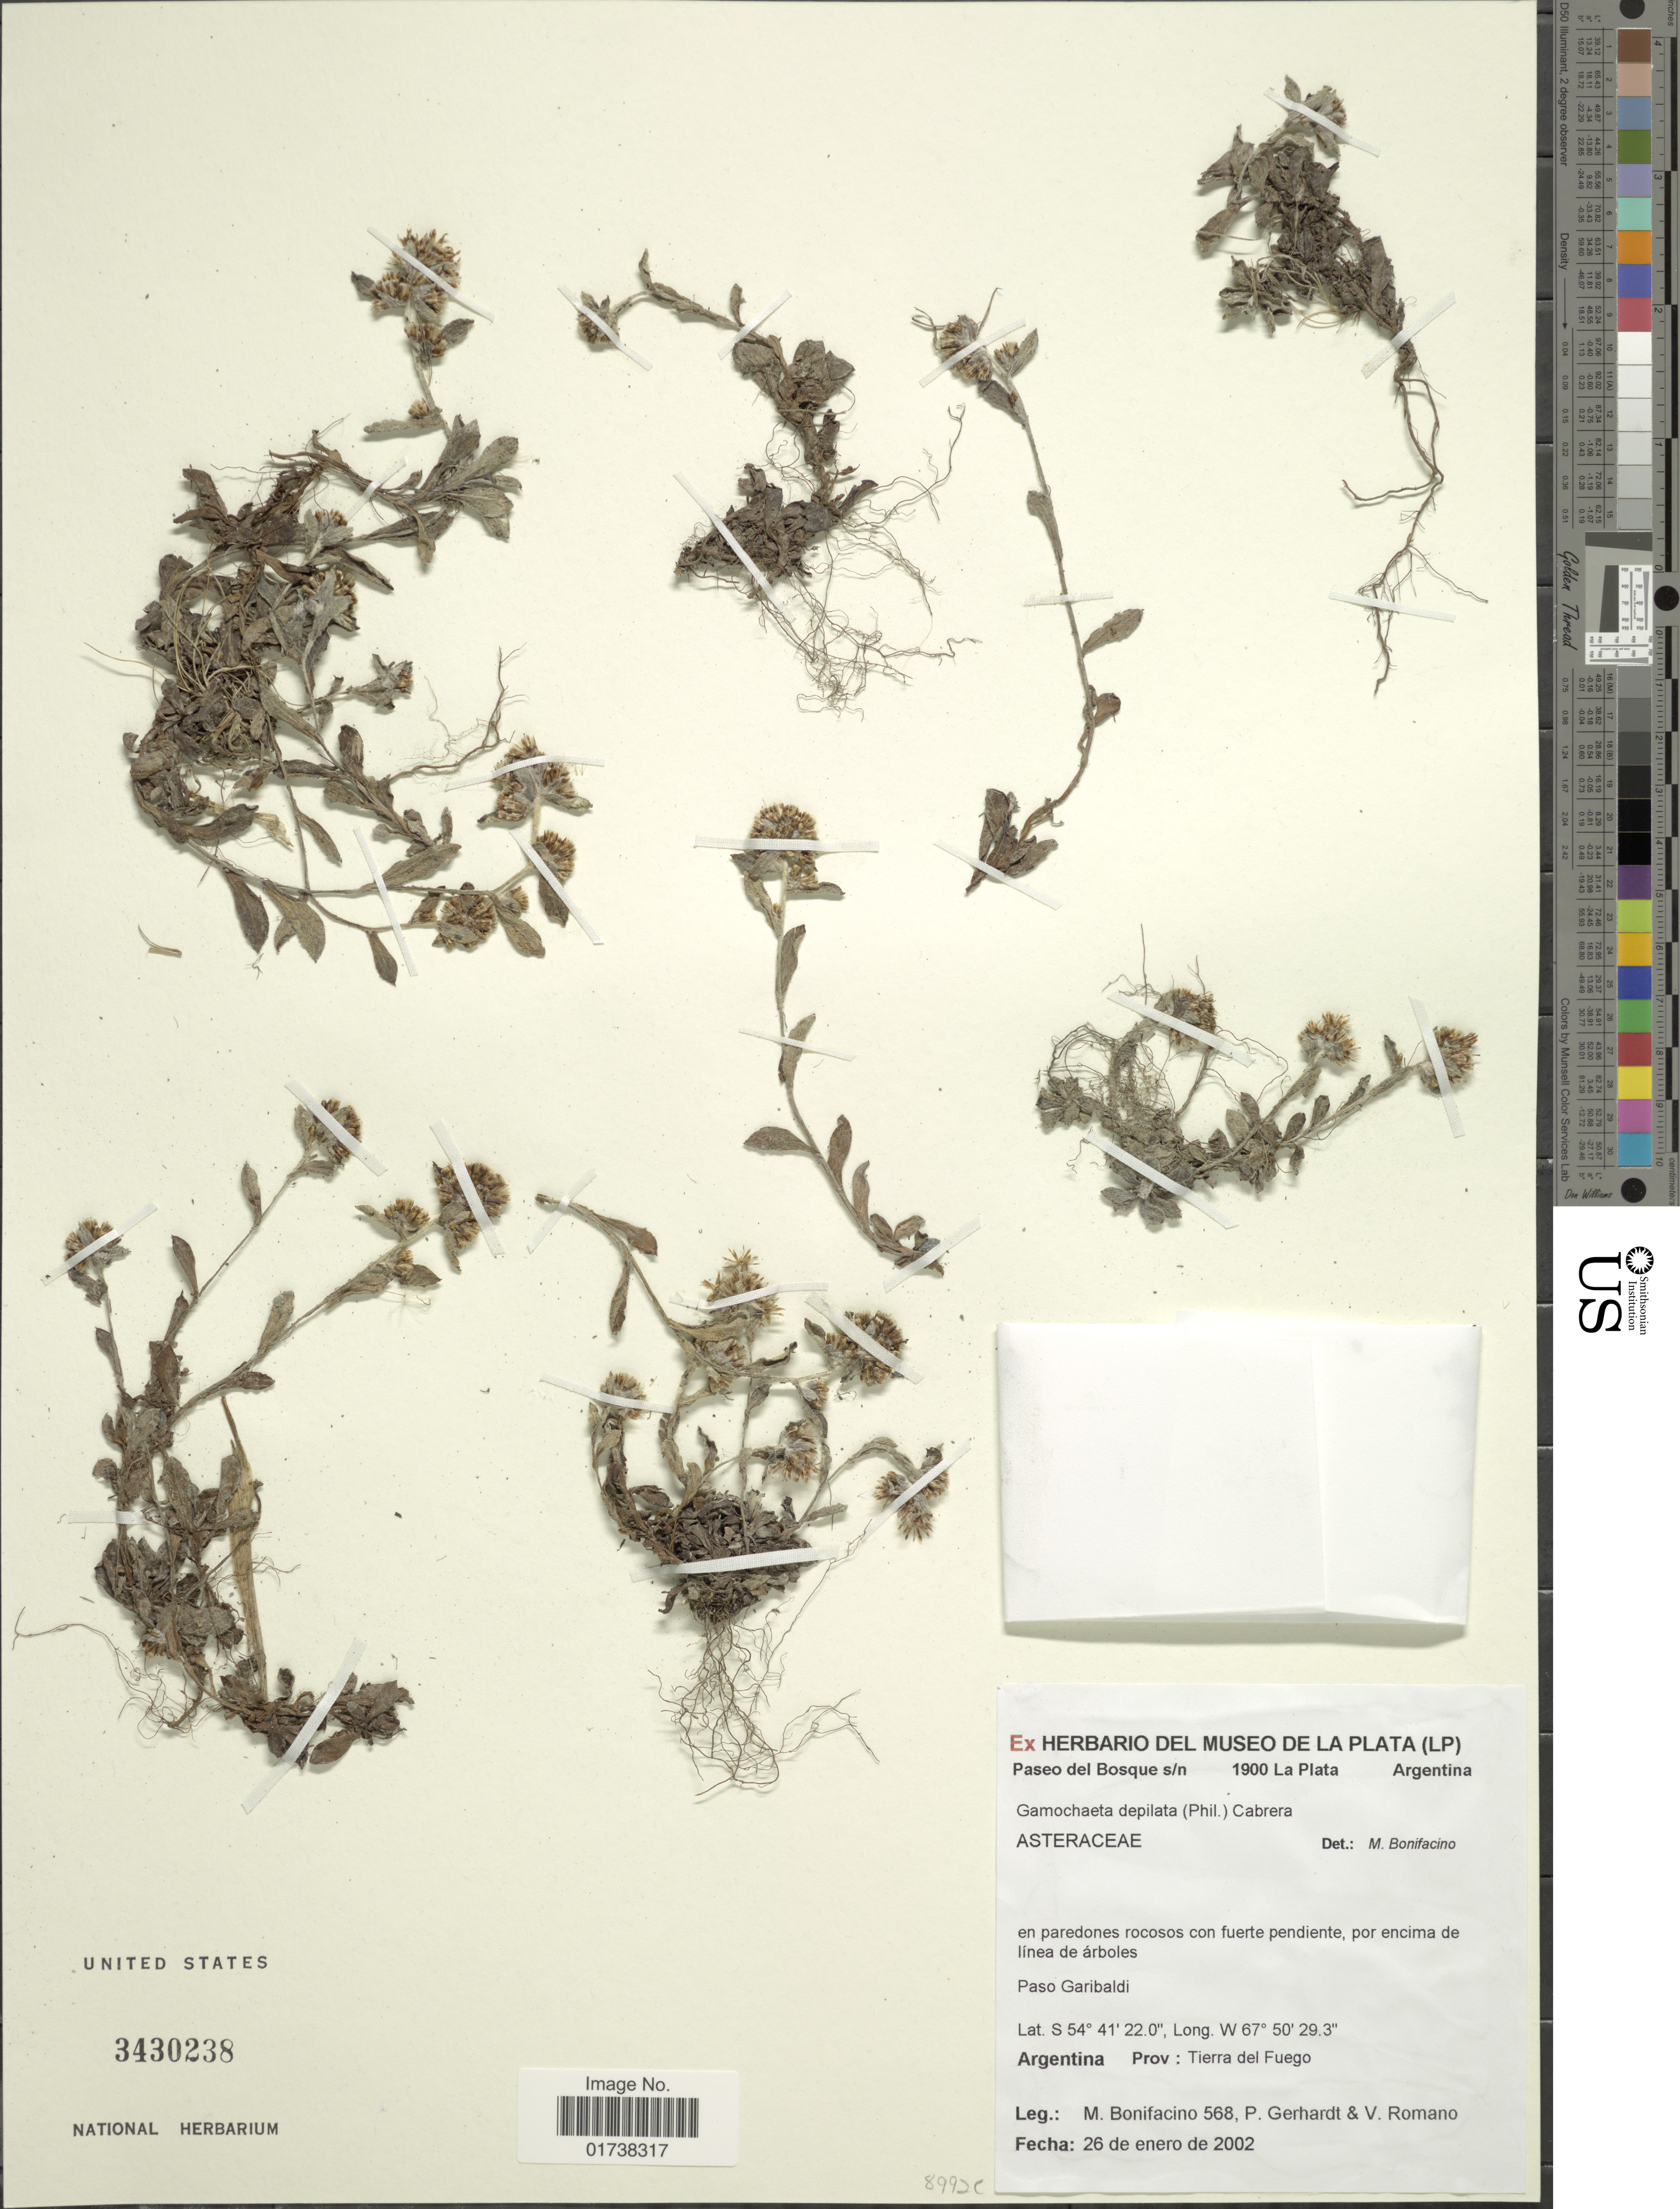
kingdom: Plantae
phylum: Tracheophyta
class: Magnoliopsida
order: Asterales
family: Asteraceae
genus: Gamochaeta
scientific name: Gamochaeta depilata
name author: (Phil.) Cabrera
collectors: M. Bonifacino, P. Gerhardt & V. Romano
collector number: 0568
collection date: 2002-01-26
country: Argentina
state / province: Tierra del Fuego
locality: En paredones rocosos con fuerte pendiente, por encima de linea de arboles, Paso Garibaldi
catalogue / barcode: US 3430238